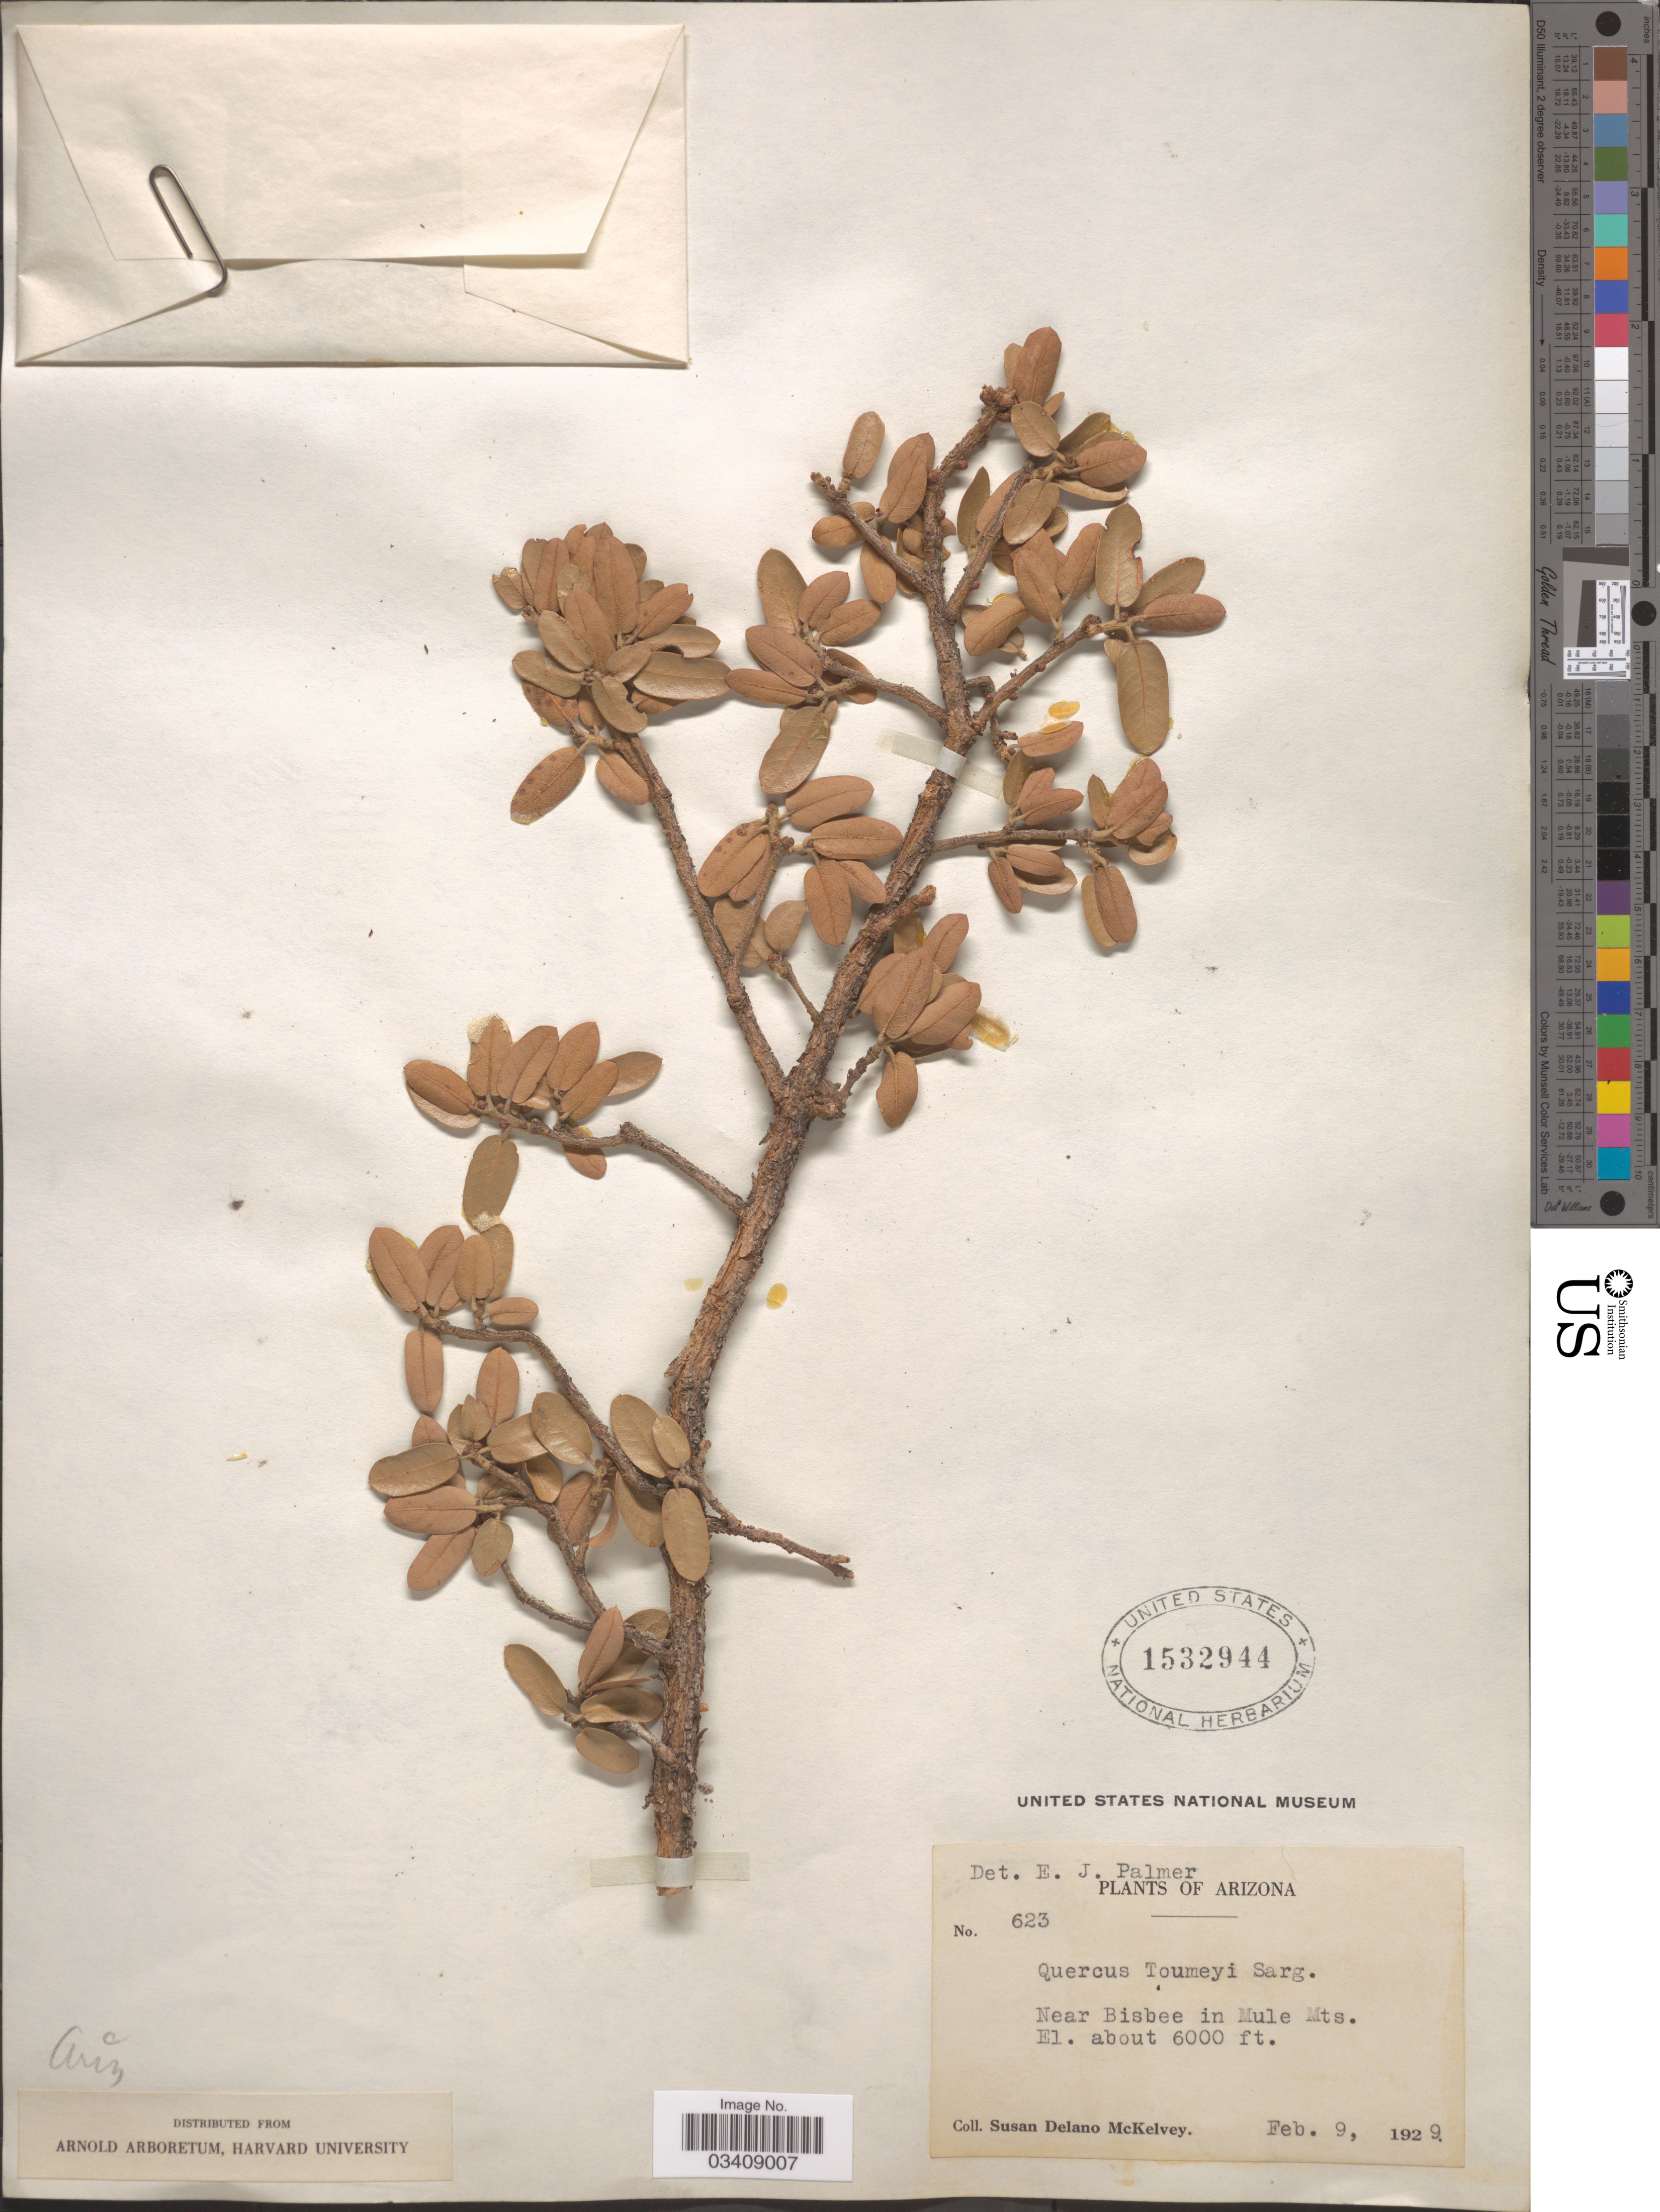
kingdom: Plantae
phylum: Tracheophyta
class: Magnoliopsida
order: Fagales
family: Fagaceae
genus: Quercus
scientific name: Quercus toumeyi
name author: Sarg.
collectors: S. A. McKelvey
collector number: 623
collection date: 1929-02-09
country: United States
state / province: Arizona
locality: Near Bisbee in Mule Mts.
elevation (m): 1829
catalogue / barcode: US 1532944